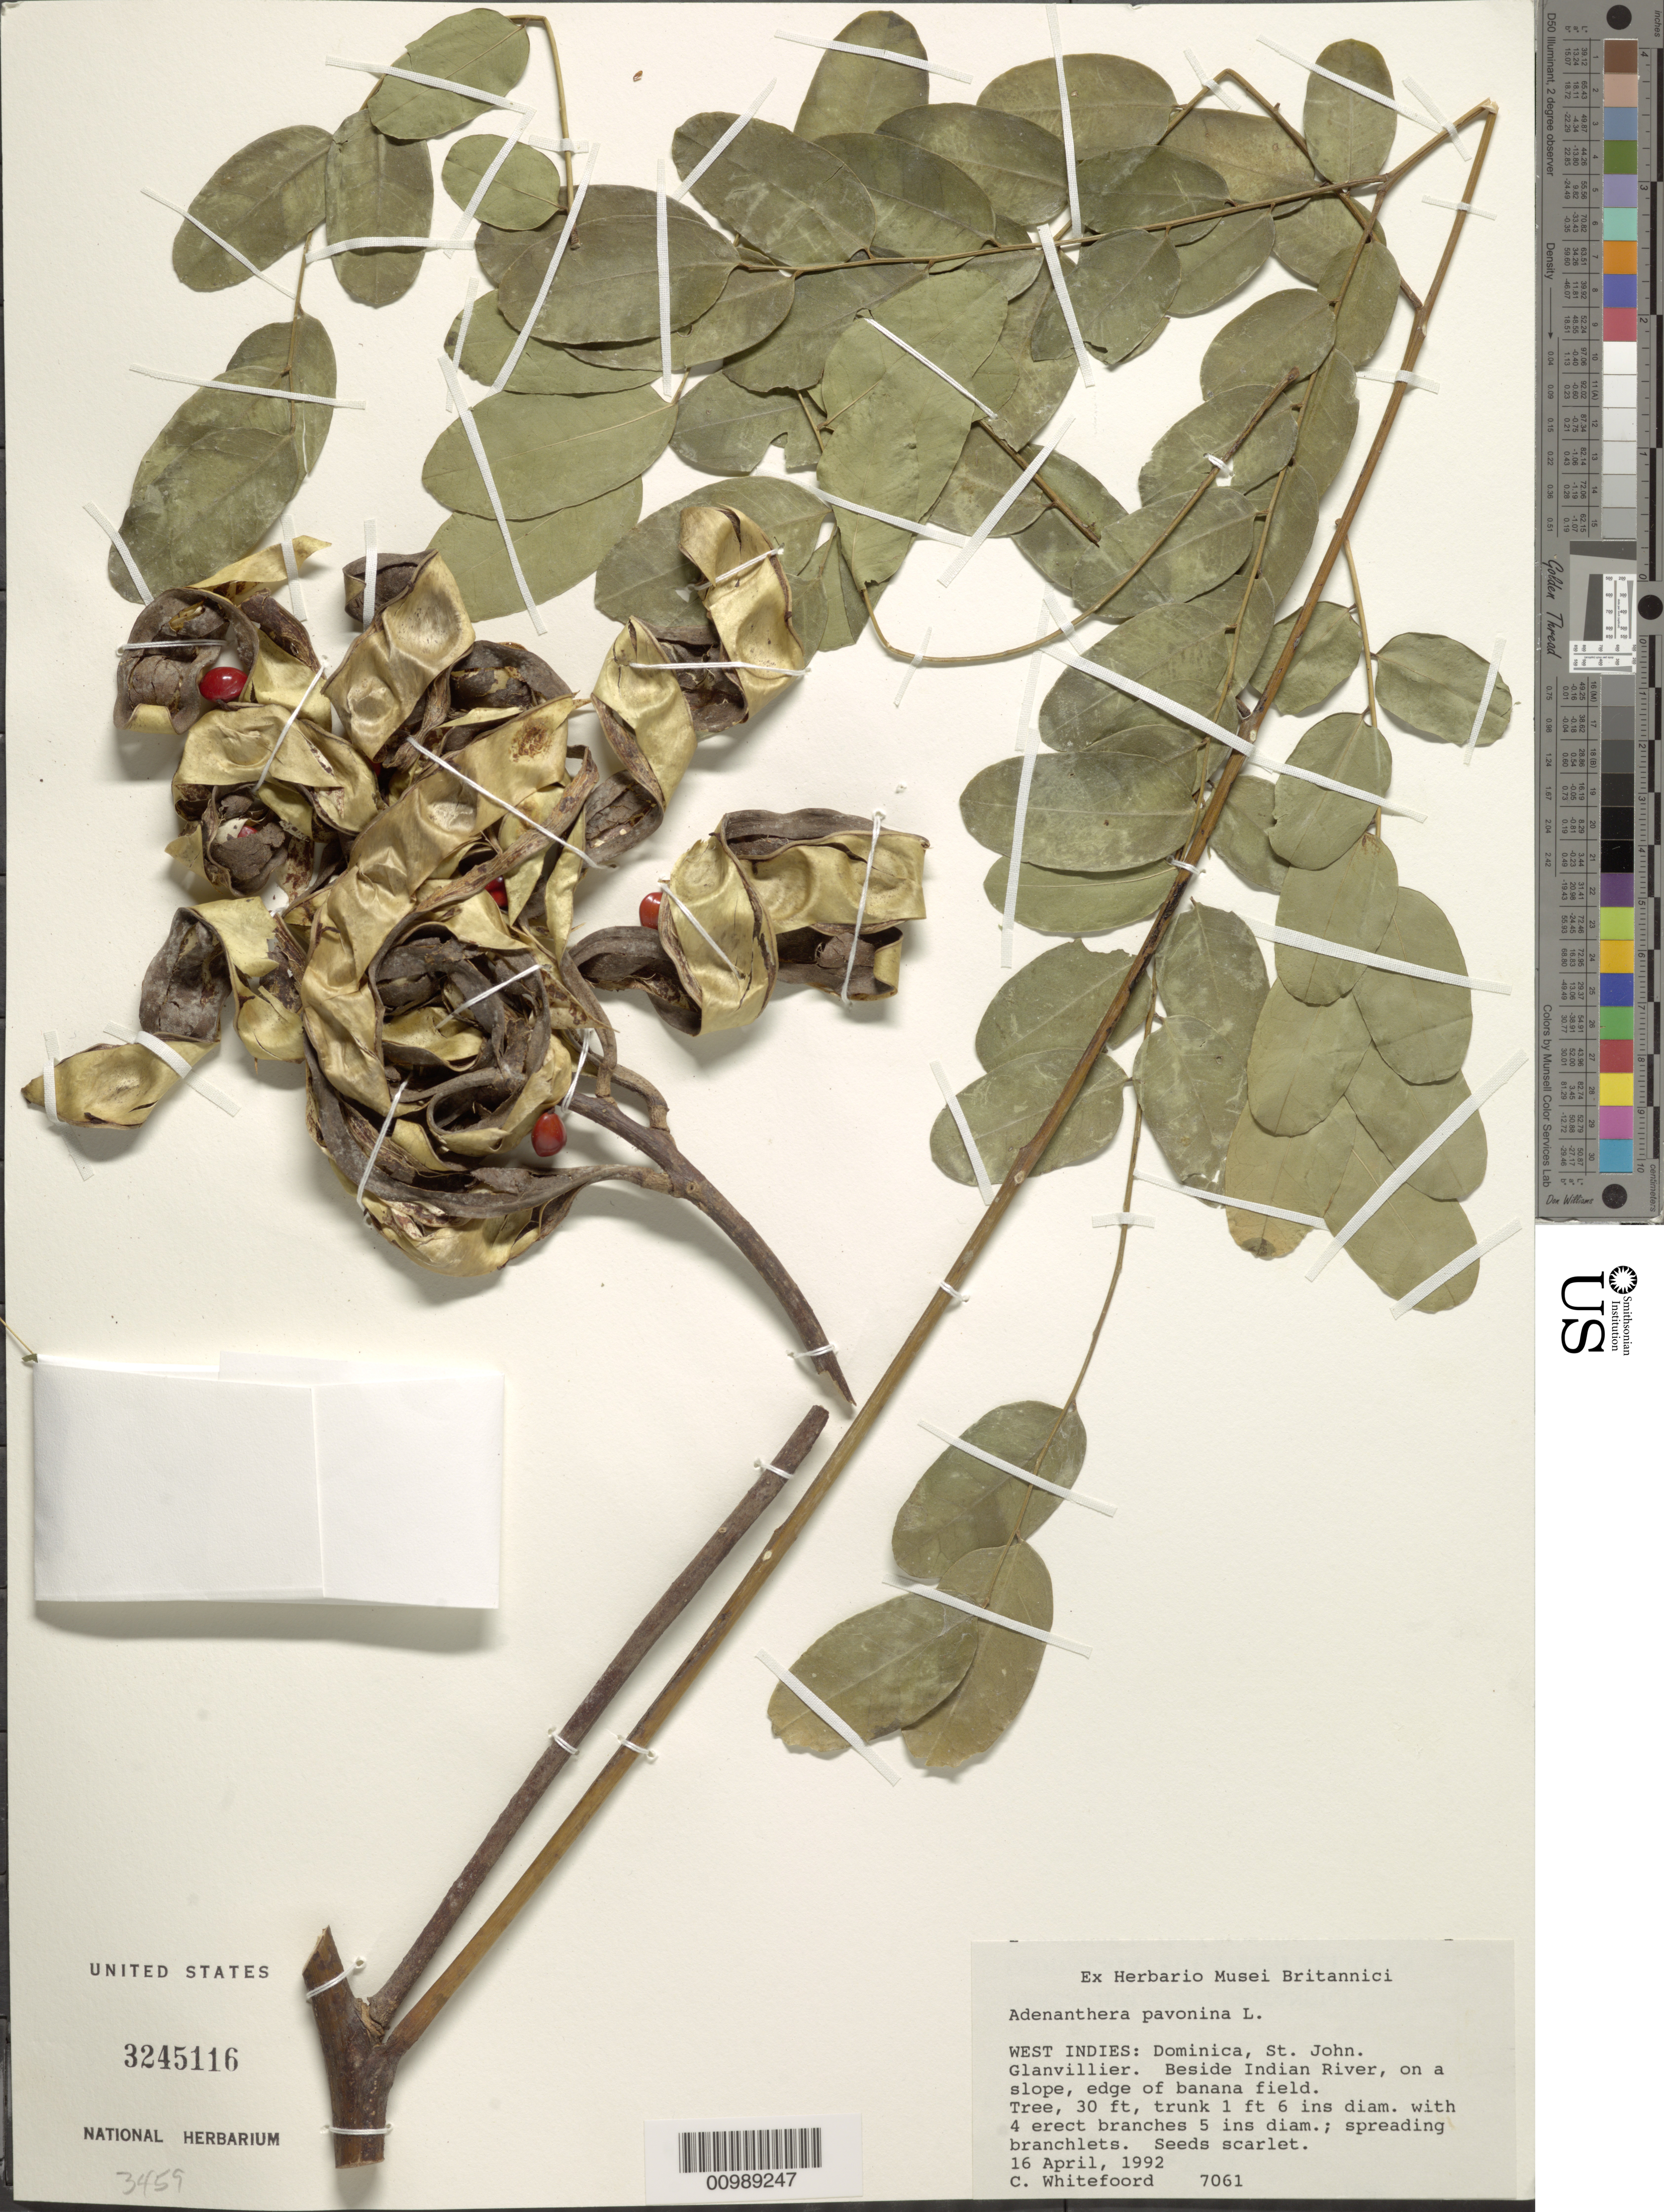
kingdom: Plantae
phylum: Tracheophyta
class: Magnoliopsida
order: Fabales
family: Fabaceae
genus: Adenanthera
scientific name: Adenanthera pavonina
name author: L.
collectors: C. Whitefoord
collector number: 7061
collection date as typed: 16 Apr 1992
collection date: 1992-04-16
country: Dominica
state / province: St. John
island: Dominica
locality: Glanvillier. Beside Indian River, on a slope, edge of banana field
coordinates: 0 N, 0 E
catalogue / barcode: US 3245116